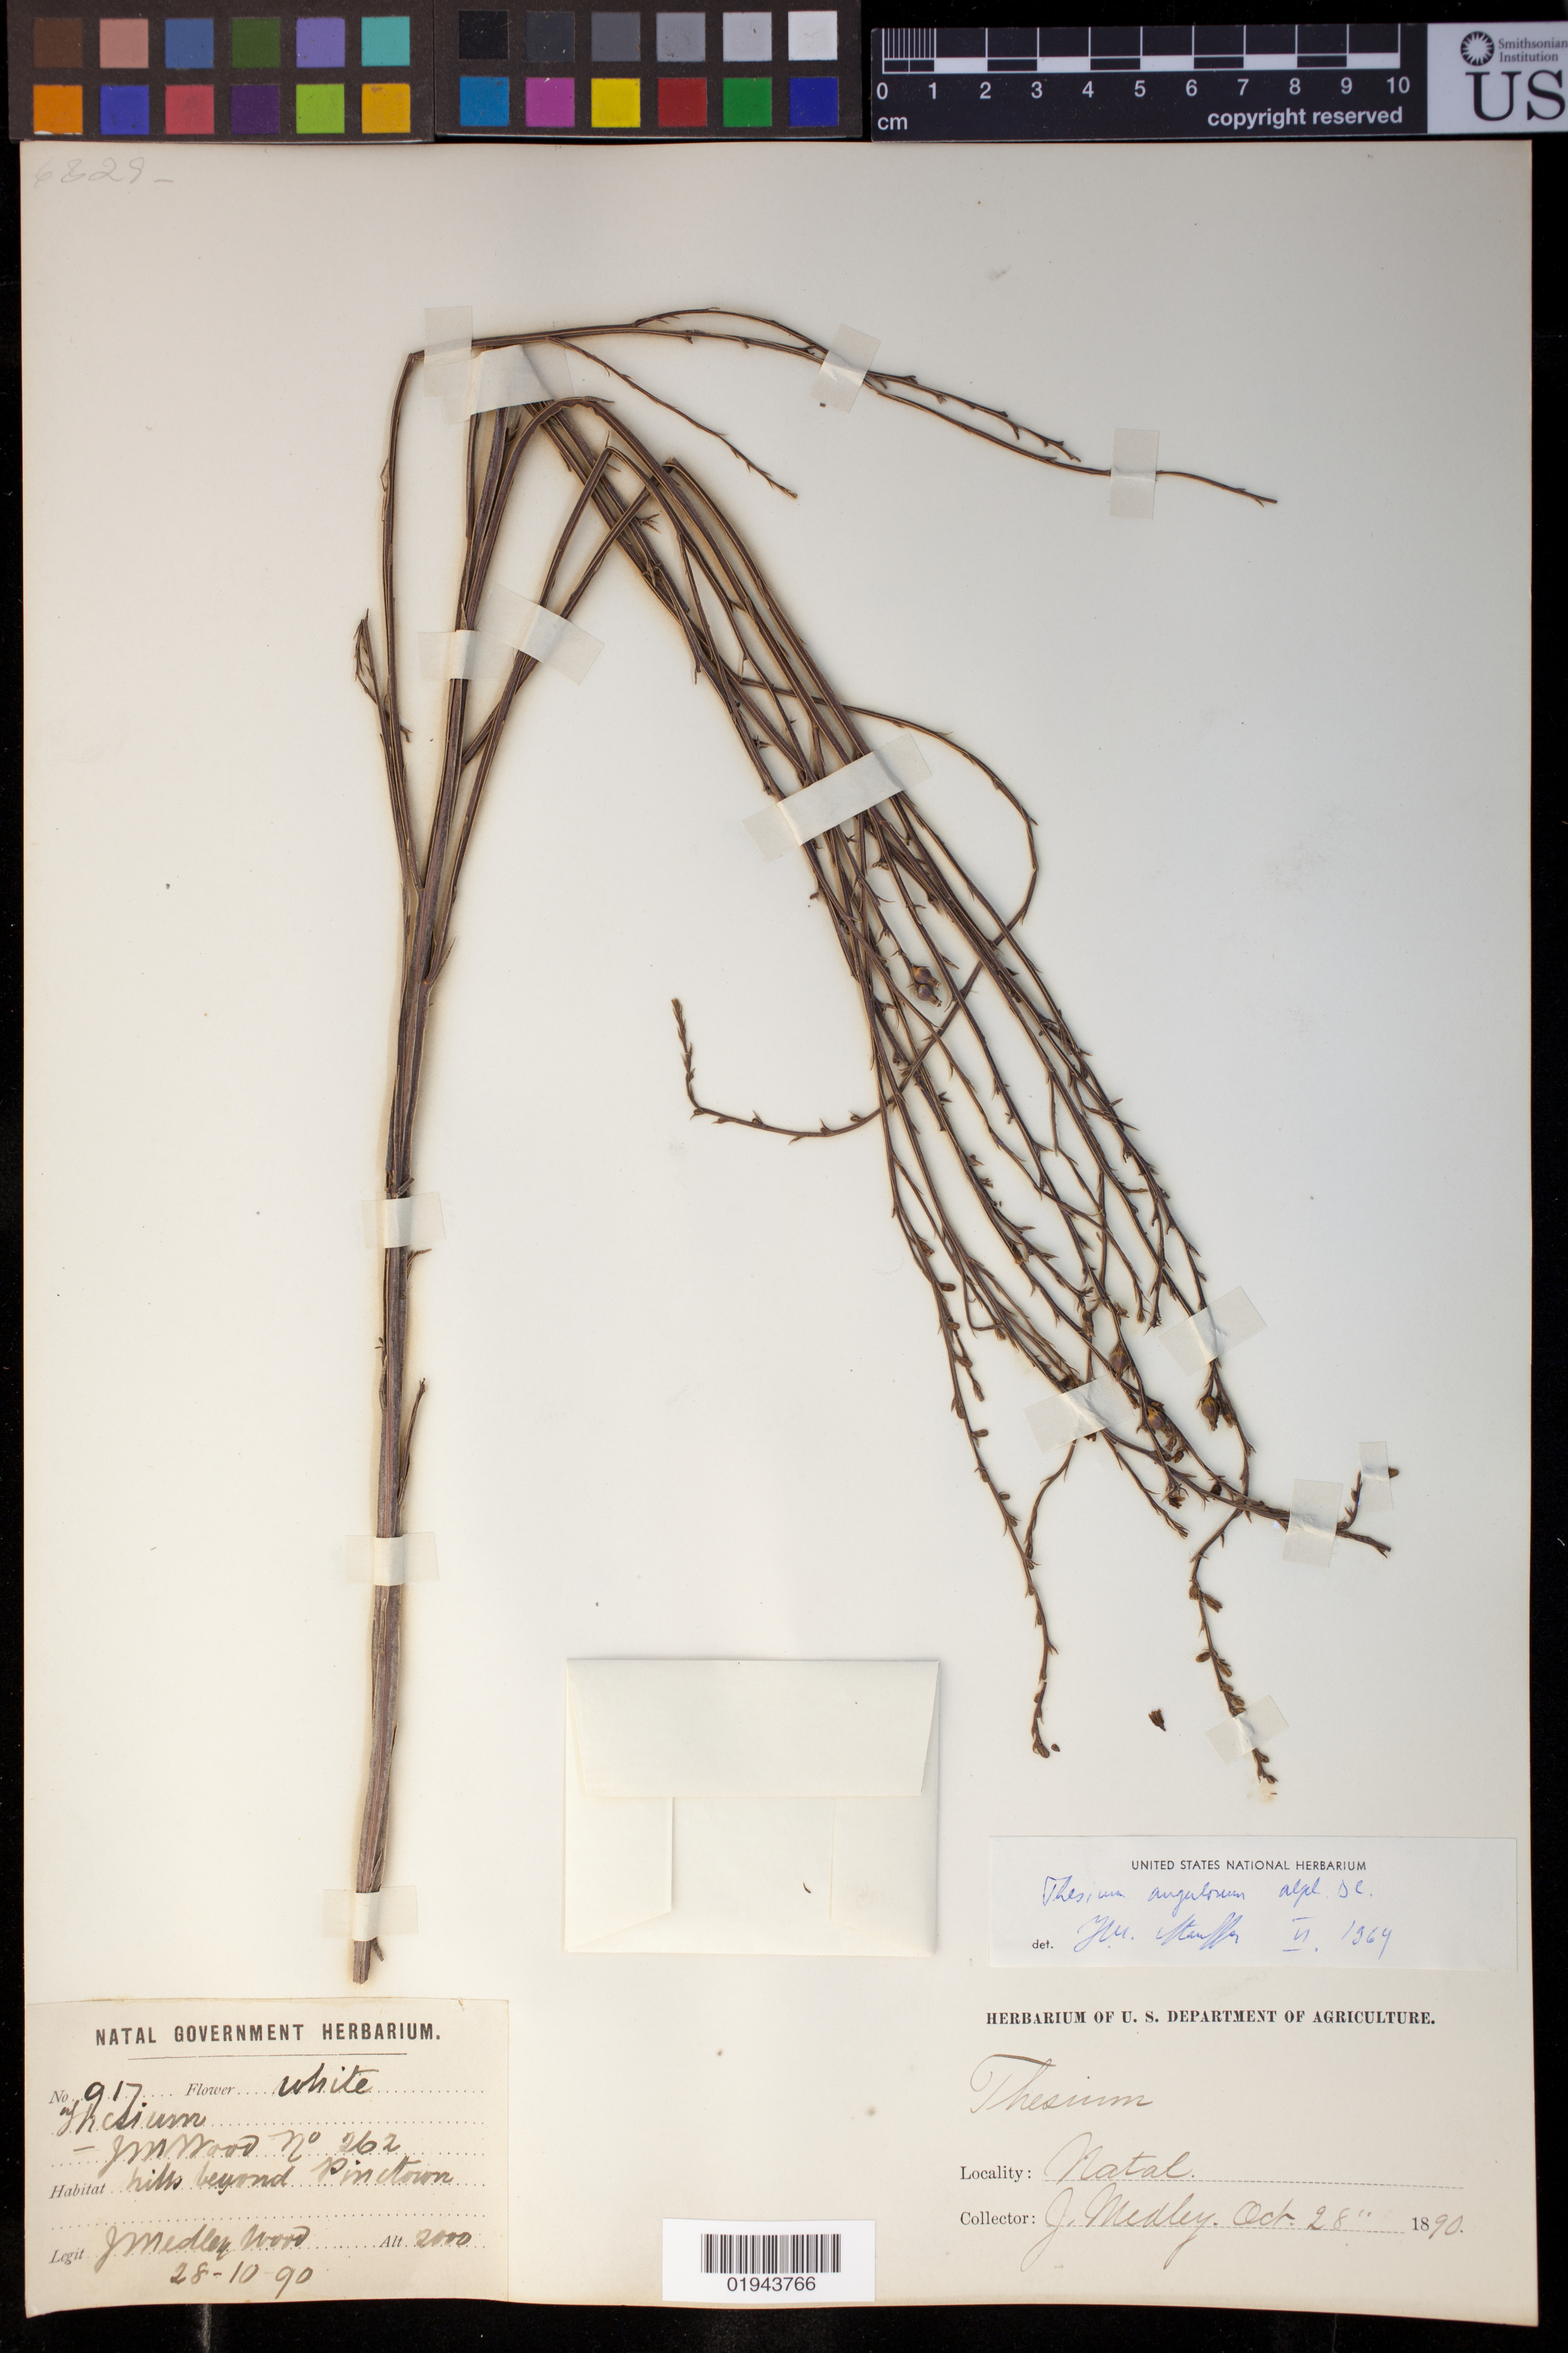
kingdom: Plantae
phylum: Tracheophyta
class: Magnoliopsida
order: Santalales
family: Thesiaceae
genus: Thesium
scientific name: Thesium angulosum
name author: DC.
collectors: J. M. Wood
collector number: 917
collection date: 1890-10-28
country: South Africa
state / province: KwaZulu-Natal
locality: Hills beyond Pinetown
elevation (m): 610